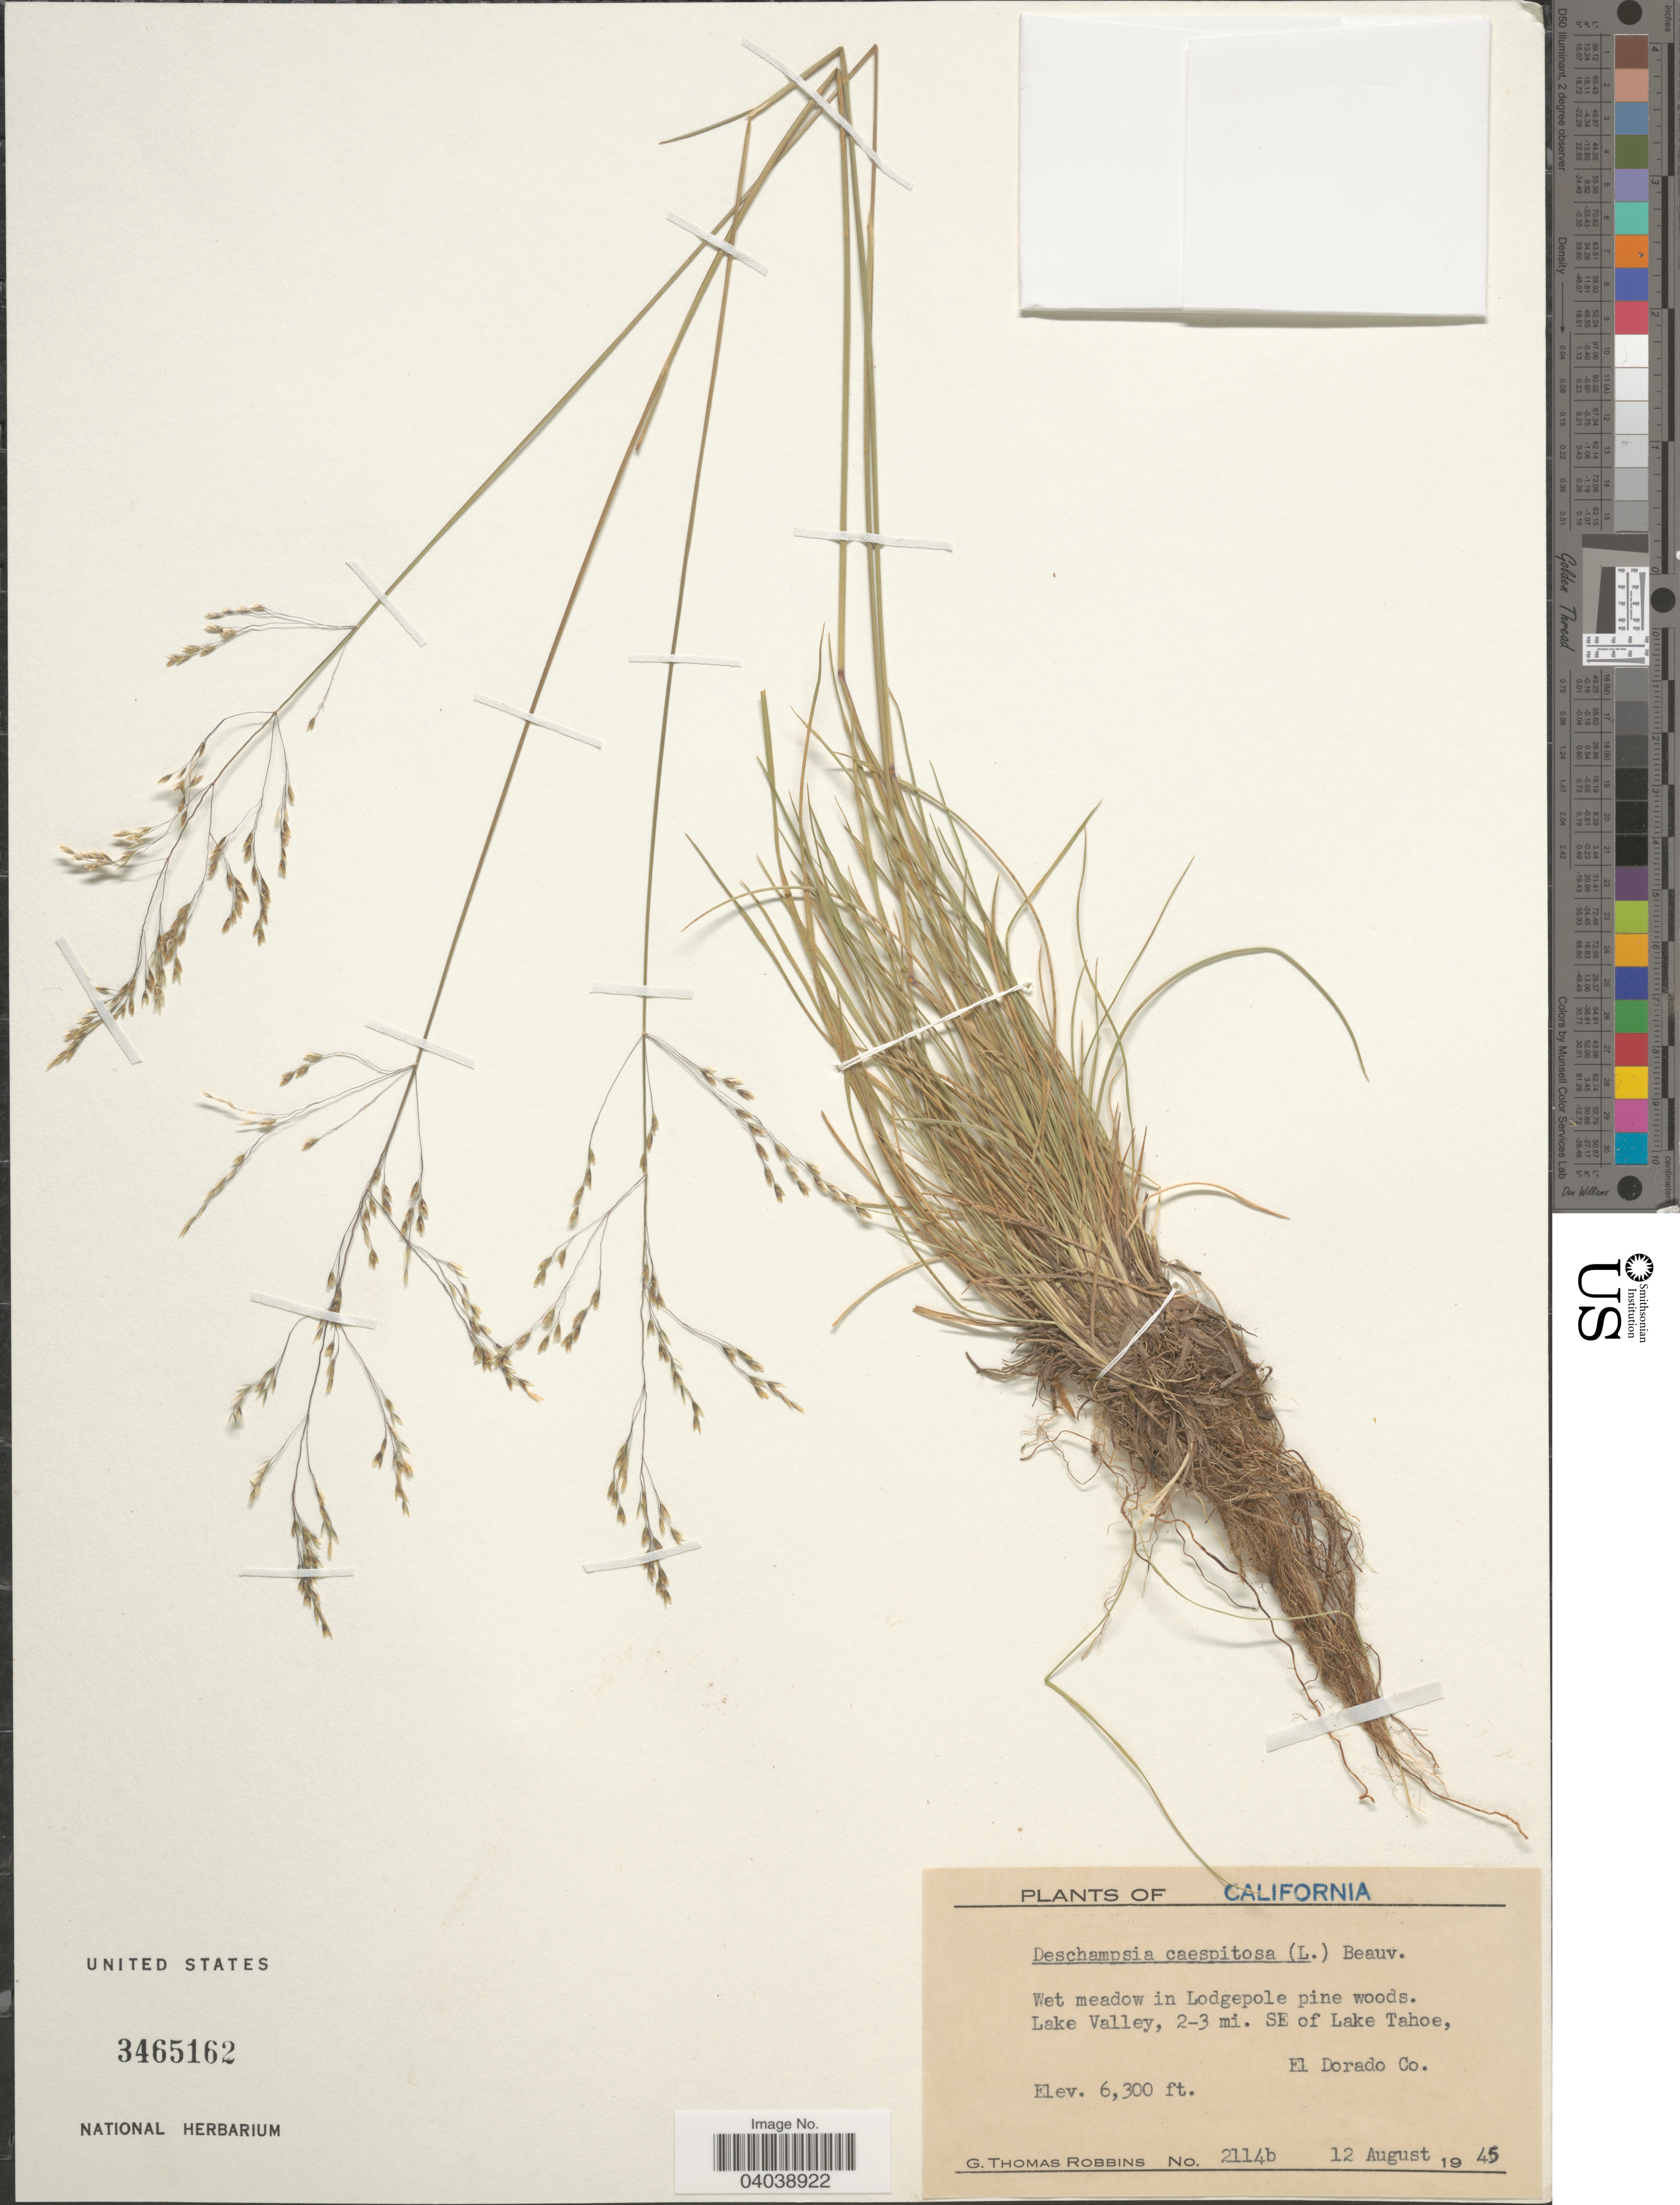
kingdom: Plantae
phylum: Tracheophyta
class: Liliopsida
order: Poales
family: Poaceae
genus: Deschampsia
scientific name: Deschampsia cespitosa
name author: (L.) P. Beauv.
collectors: G. T. Robbins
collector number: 2114b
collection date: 1945-08-12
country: United States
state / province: California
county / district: El Dorado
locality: Wet meadow in Lodgepole pine woods. Lake Valley, 2-3 mi. SE of Lake Tahoe, El Dorado Co.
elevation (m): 1920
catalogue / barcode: US 3465162